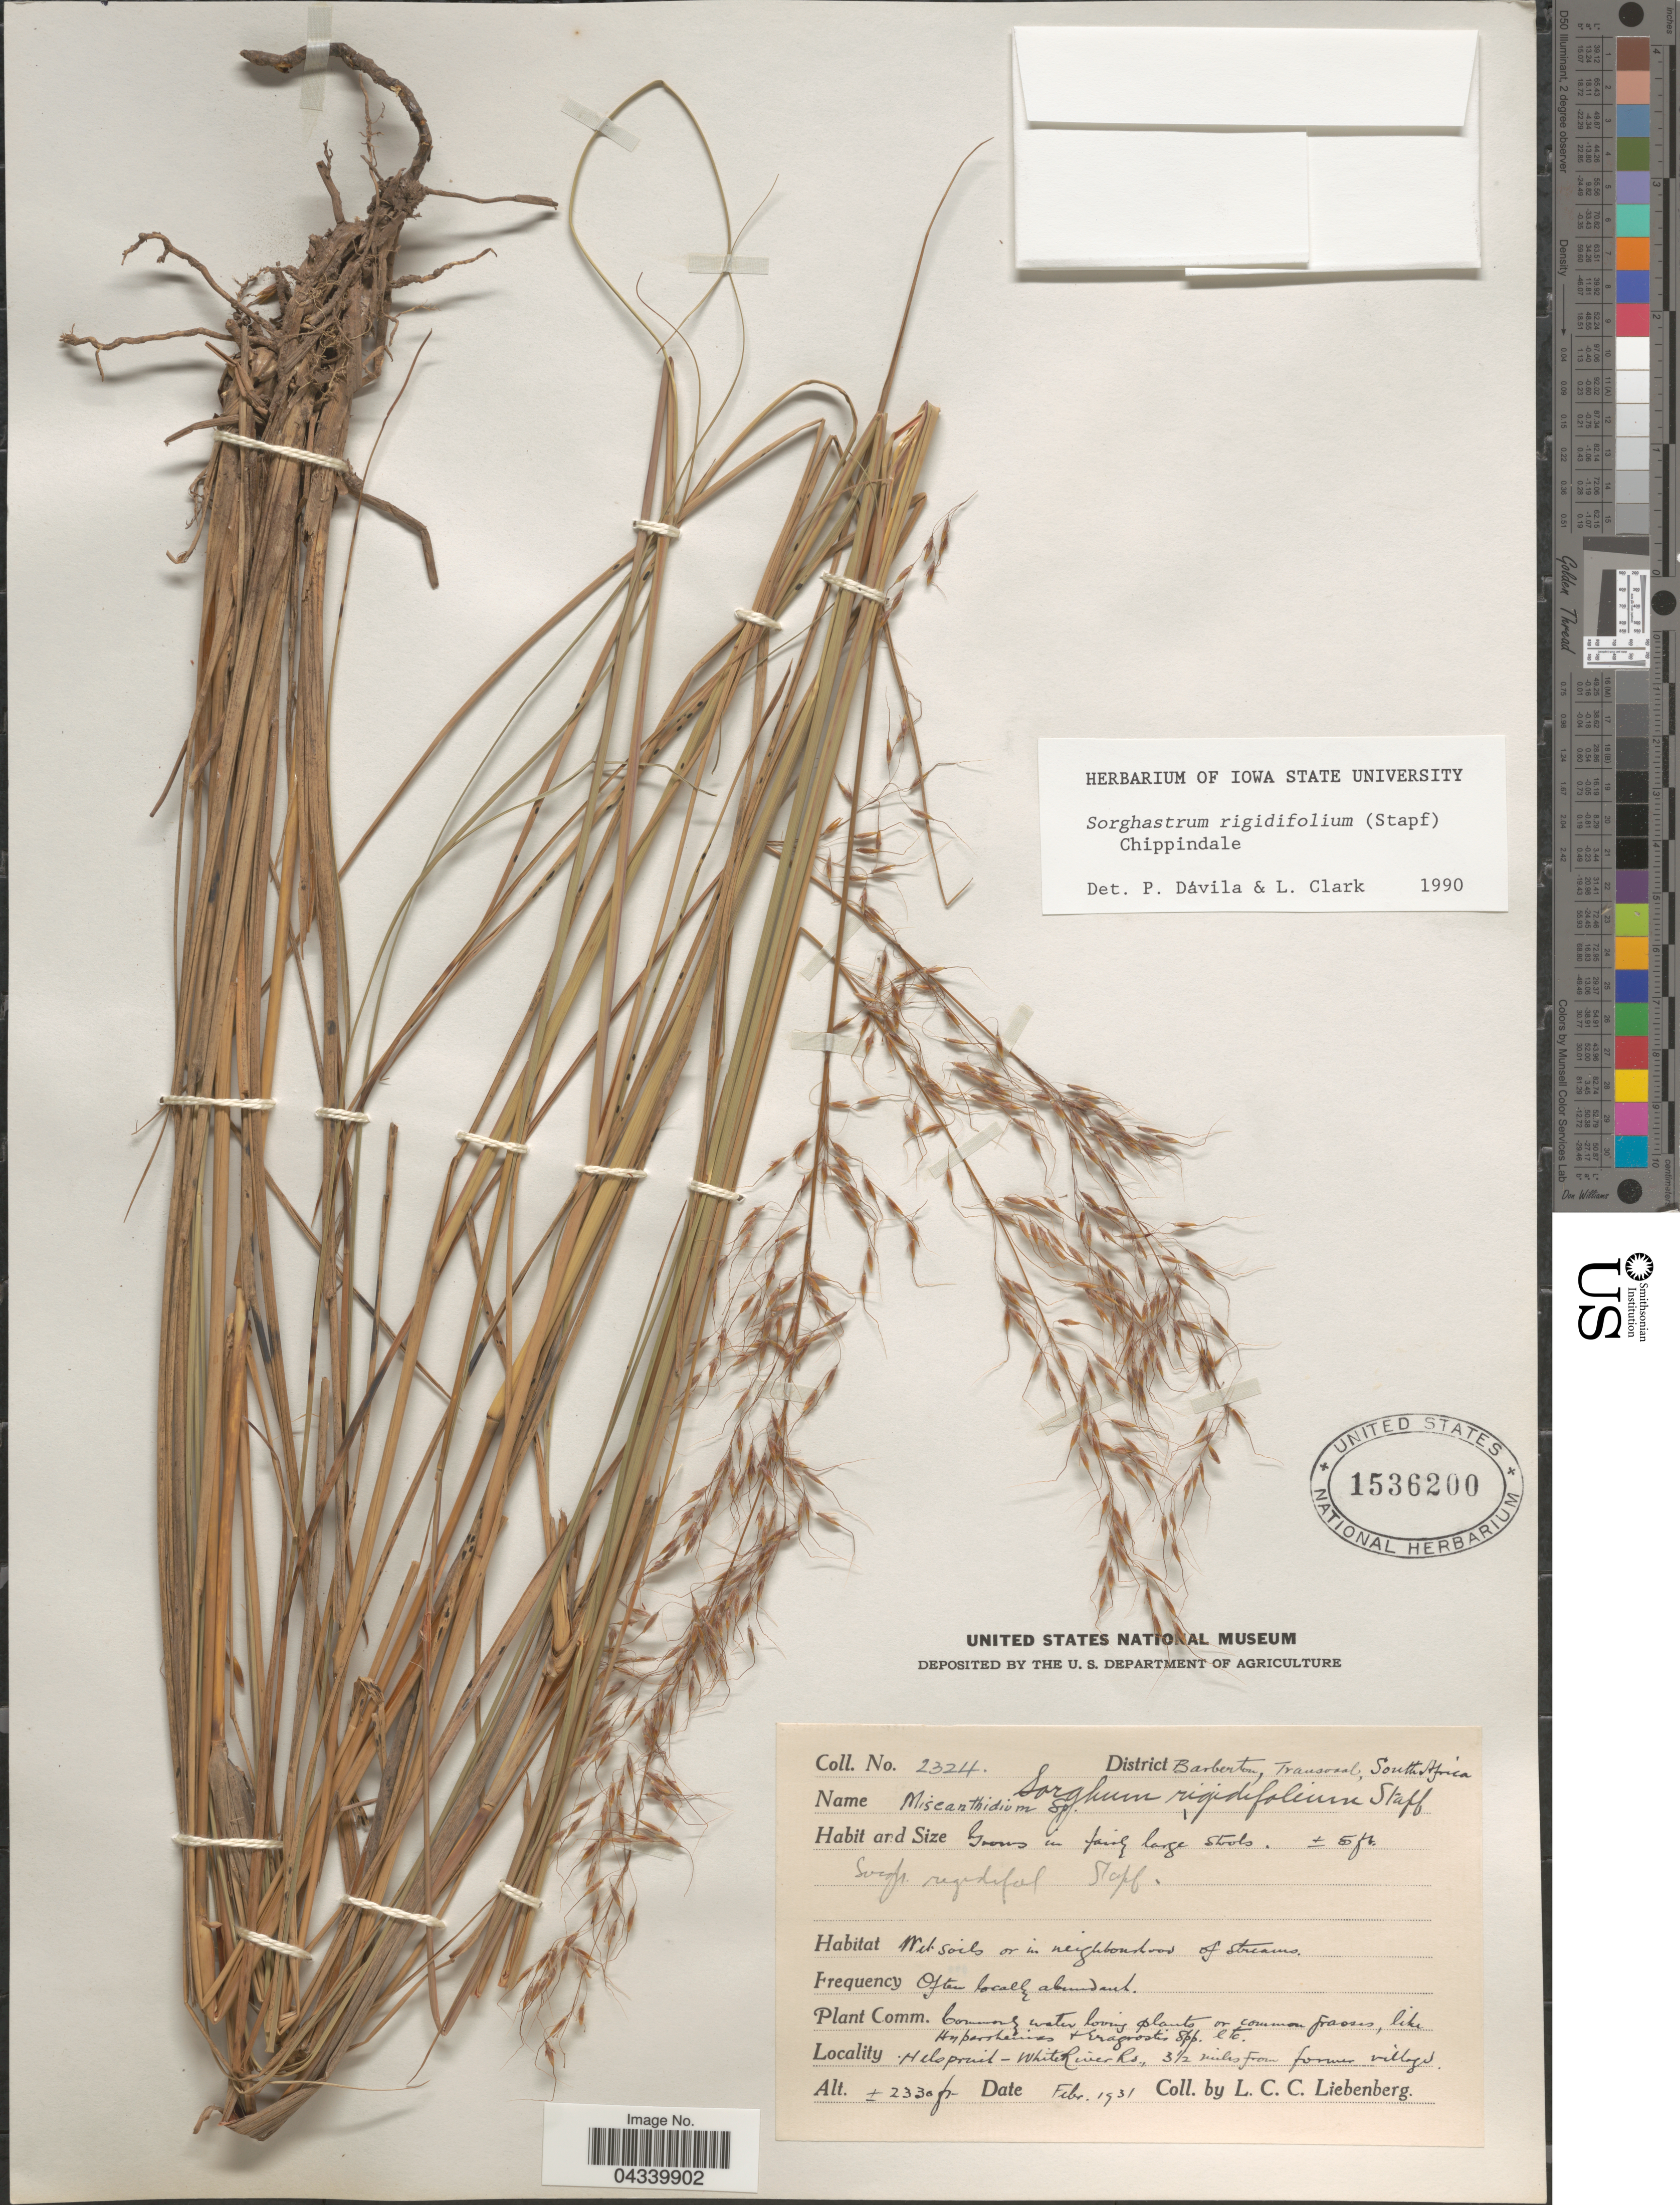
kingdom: Plantae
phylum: Tracheophyta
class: Liliopsida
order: Poales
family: Poaceae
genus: Sorghastrum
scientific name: Sorghastrum stipoides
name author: (Kunth) Nash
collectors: L. Liebenberg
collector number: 2324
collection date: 1931-02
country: South Africa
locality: District Barberton, Transvaal. Nelspruit - White River Rd., 3½ miles from farmer village.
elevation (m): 710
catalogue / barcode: US 1536200